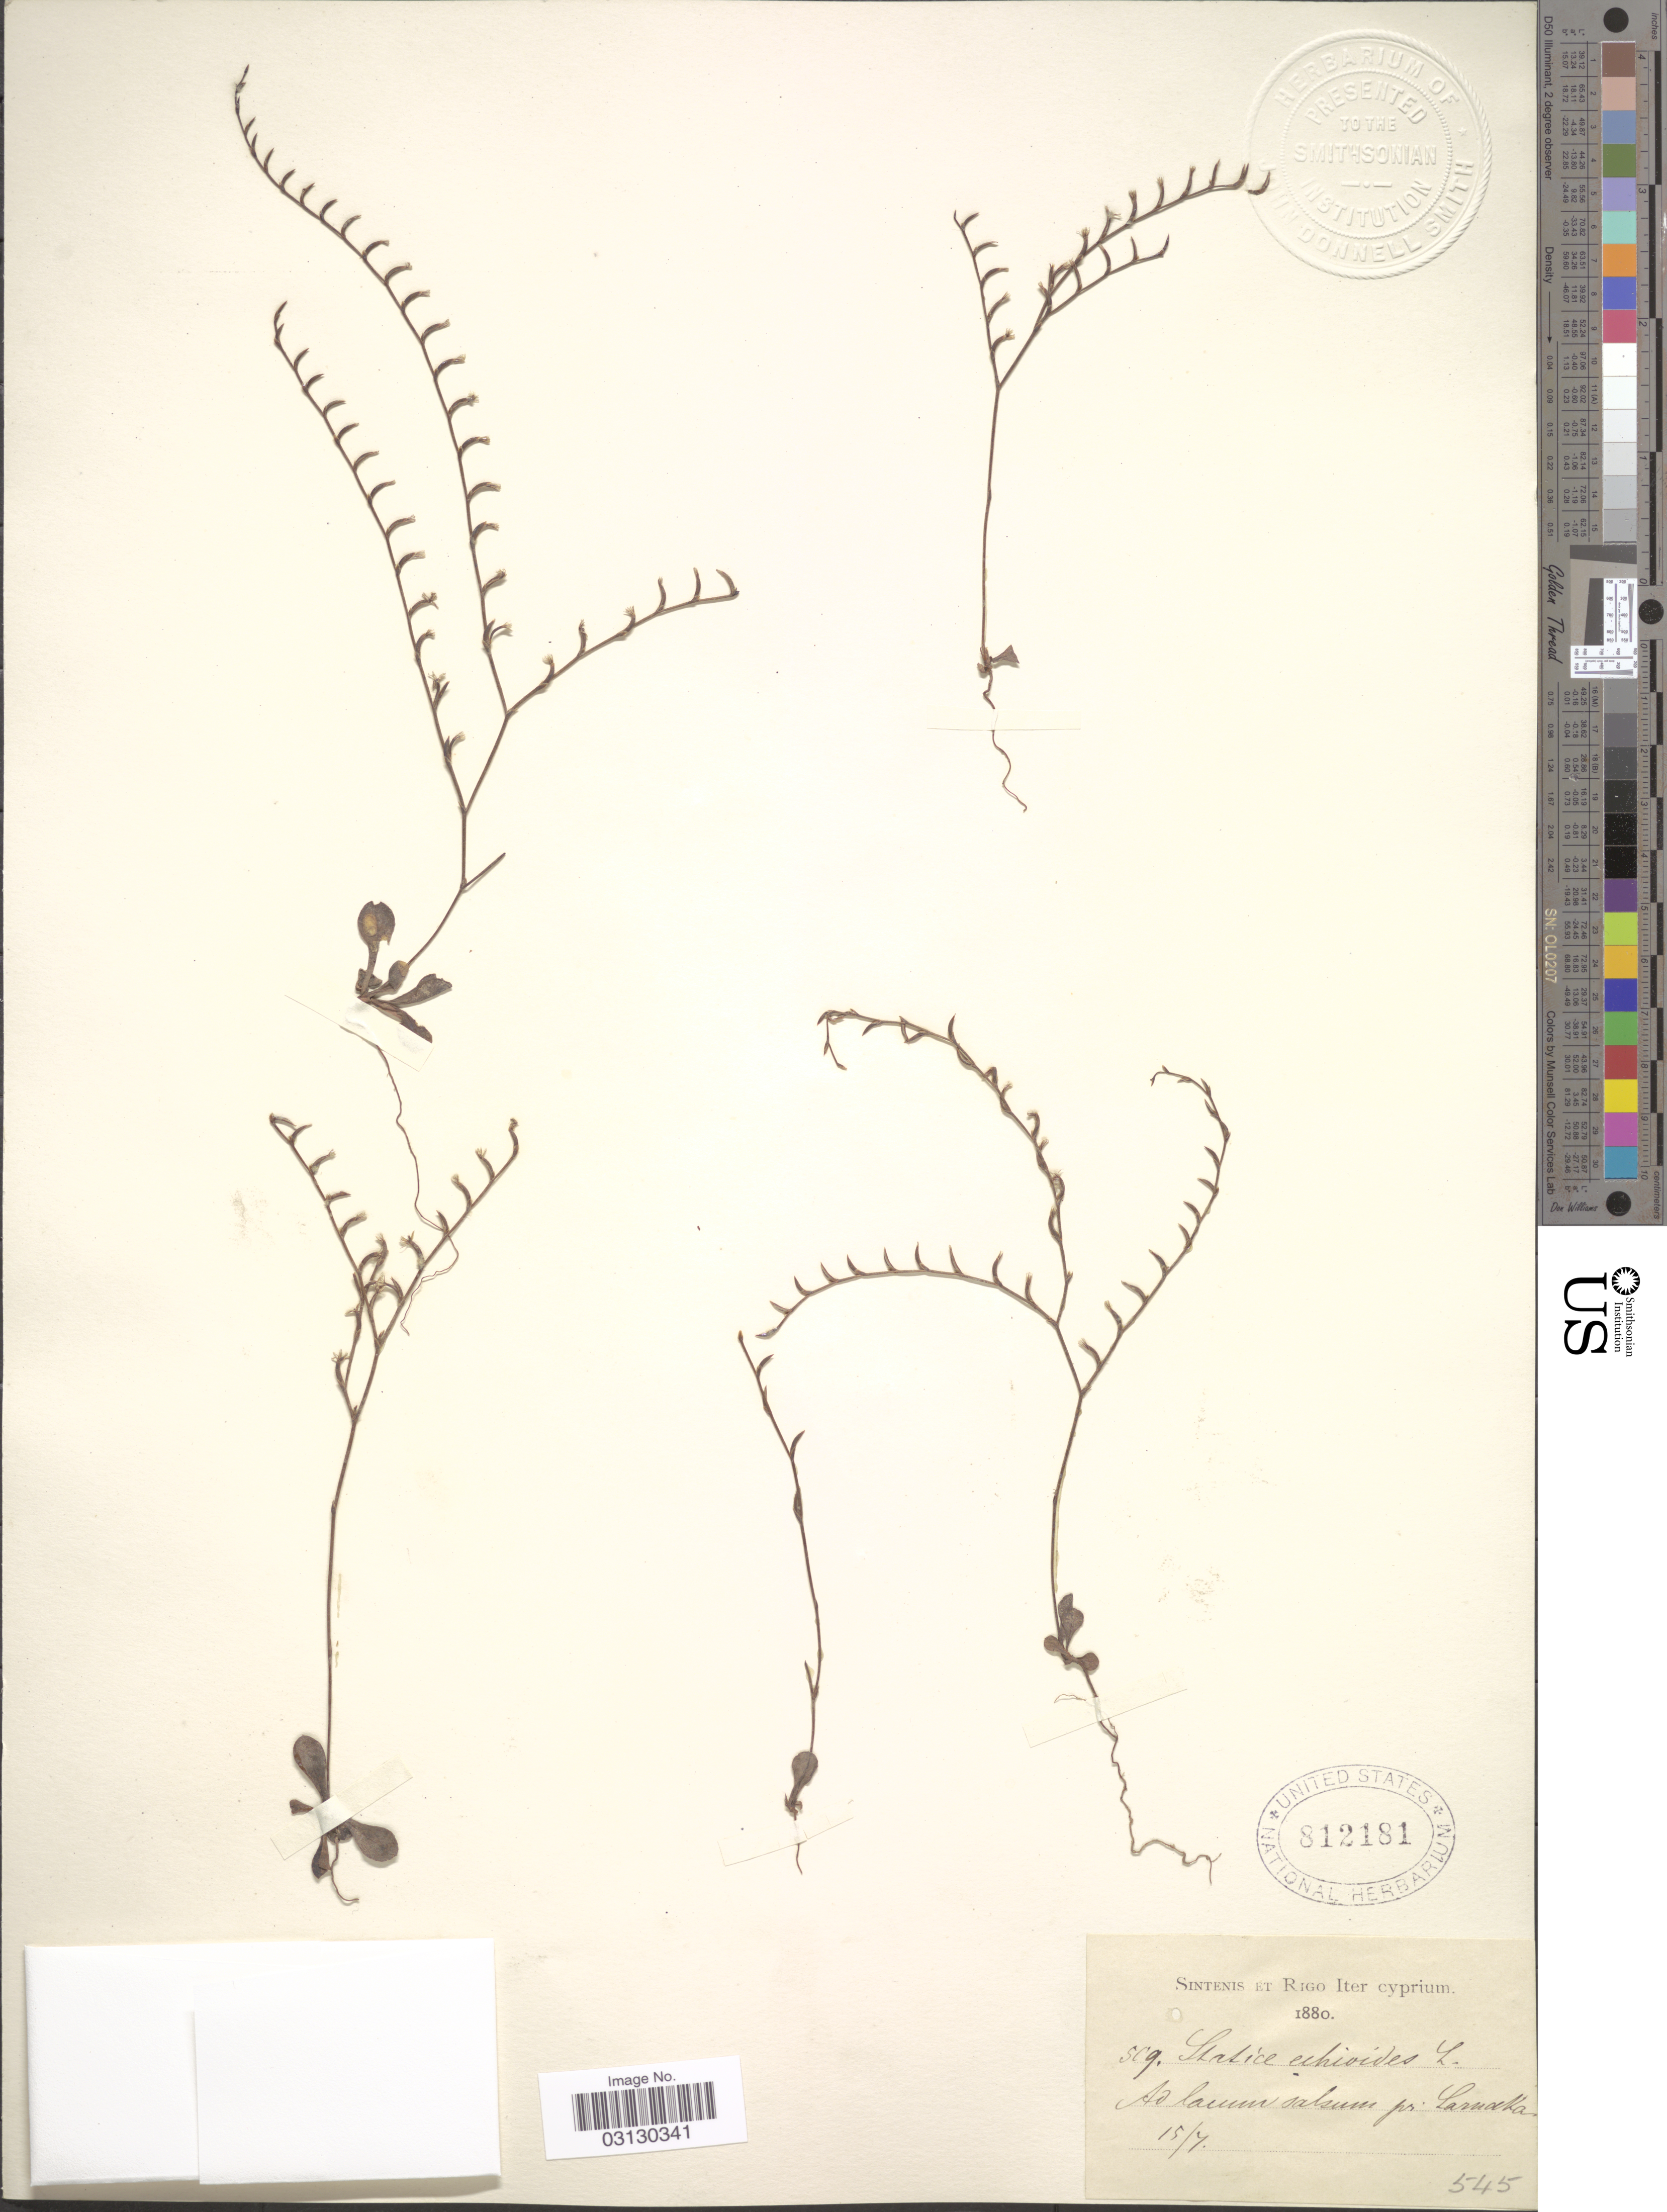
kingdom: Plantae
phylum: Tracheophyta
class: Magnoliopsida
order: Caryophyllales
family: Plumbaginaceae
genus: Limonium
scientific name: Limonium echioides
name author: (L.) Mill.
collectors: -. Sintenis & -- Rigo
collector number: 509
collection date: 1880-07-15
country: Cyprus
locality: Cyprium, Ad laum salsum pr. Larnaka.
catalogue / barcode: US 812181